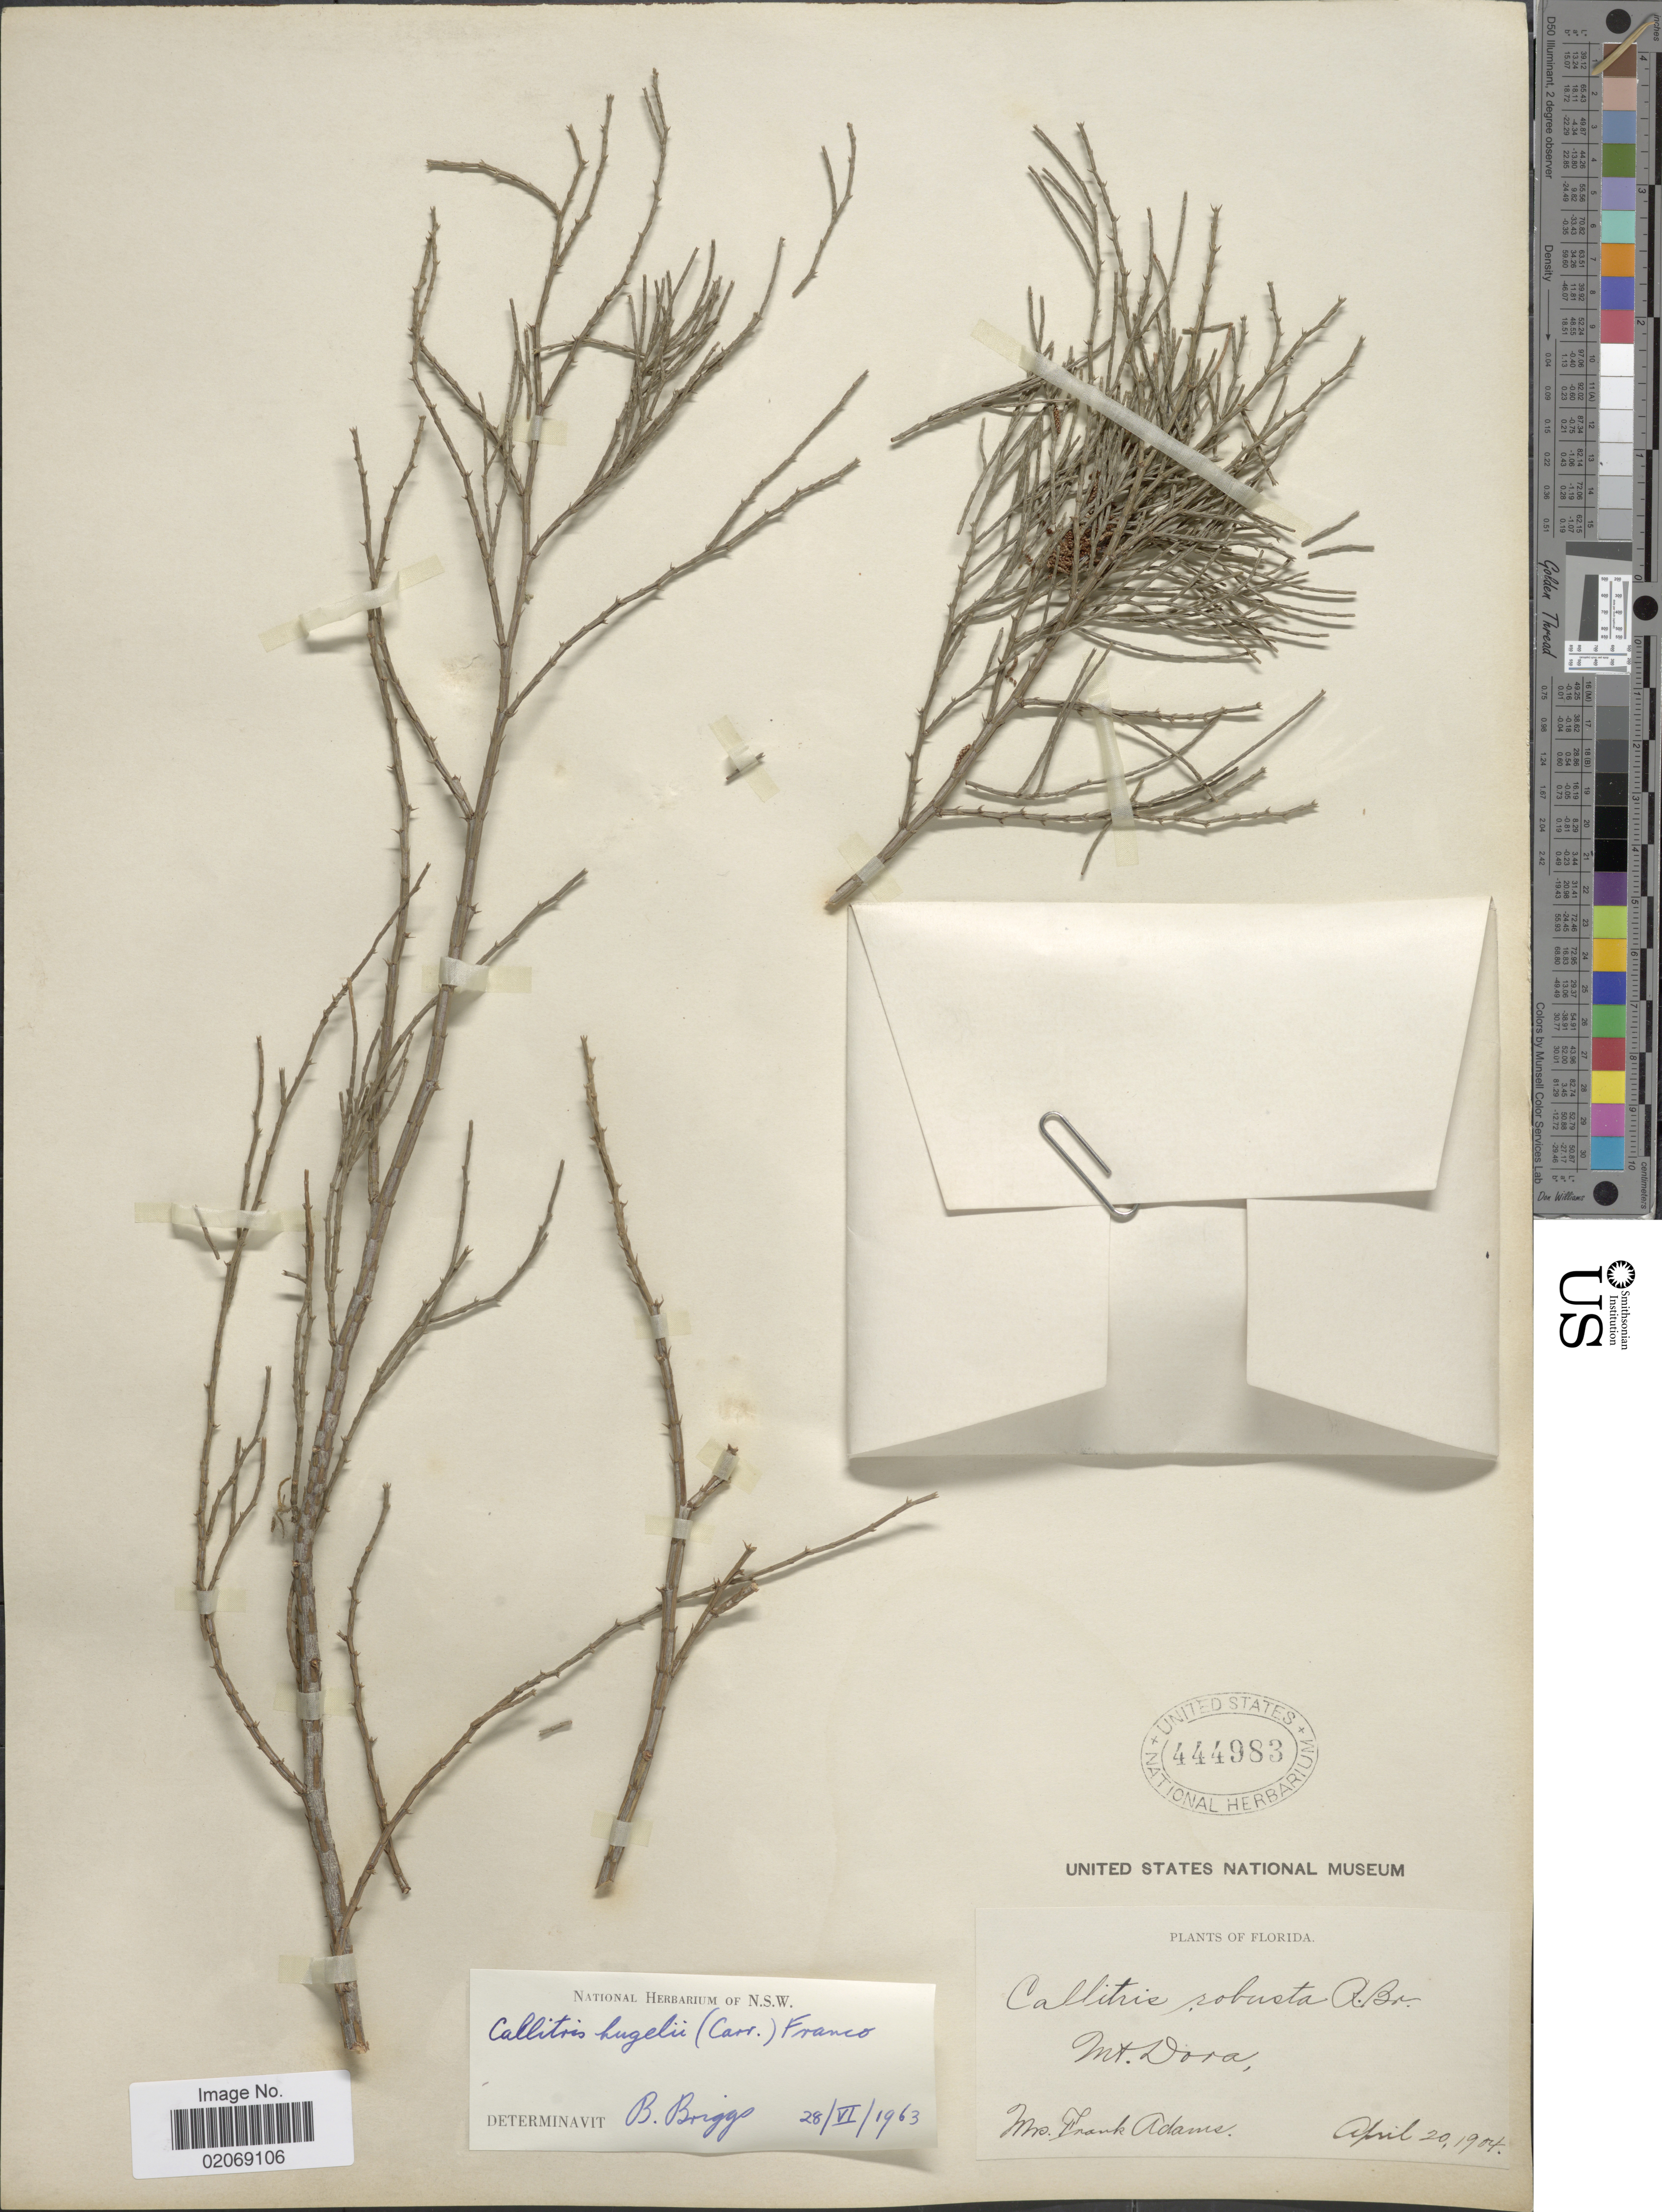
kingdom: Plantae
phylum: Tracheophyta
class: Pinopsida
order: Pinales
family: Cupressaceae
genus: Callitris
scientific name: Callitris preissii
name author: Miq.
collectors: F. Adams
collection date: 1904-04-20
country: United States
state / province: Florida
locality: Mt. Dora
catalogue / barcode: US 444983